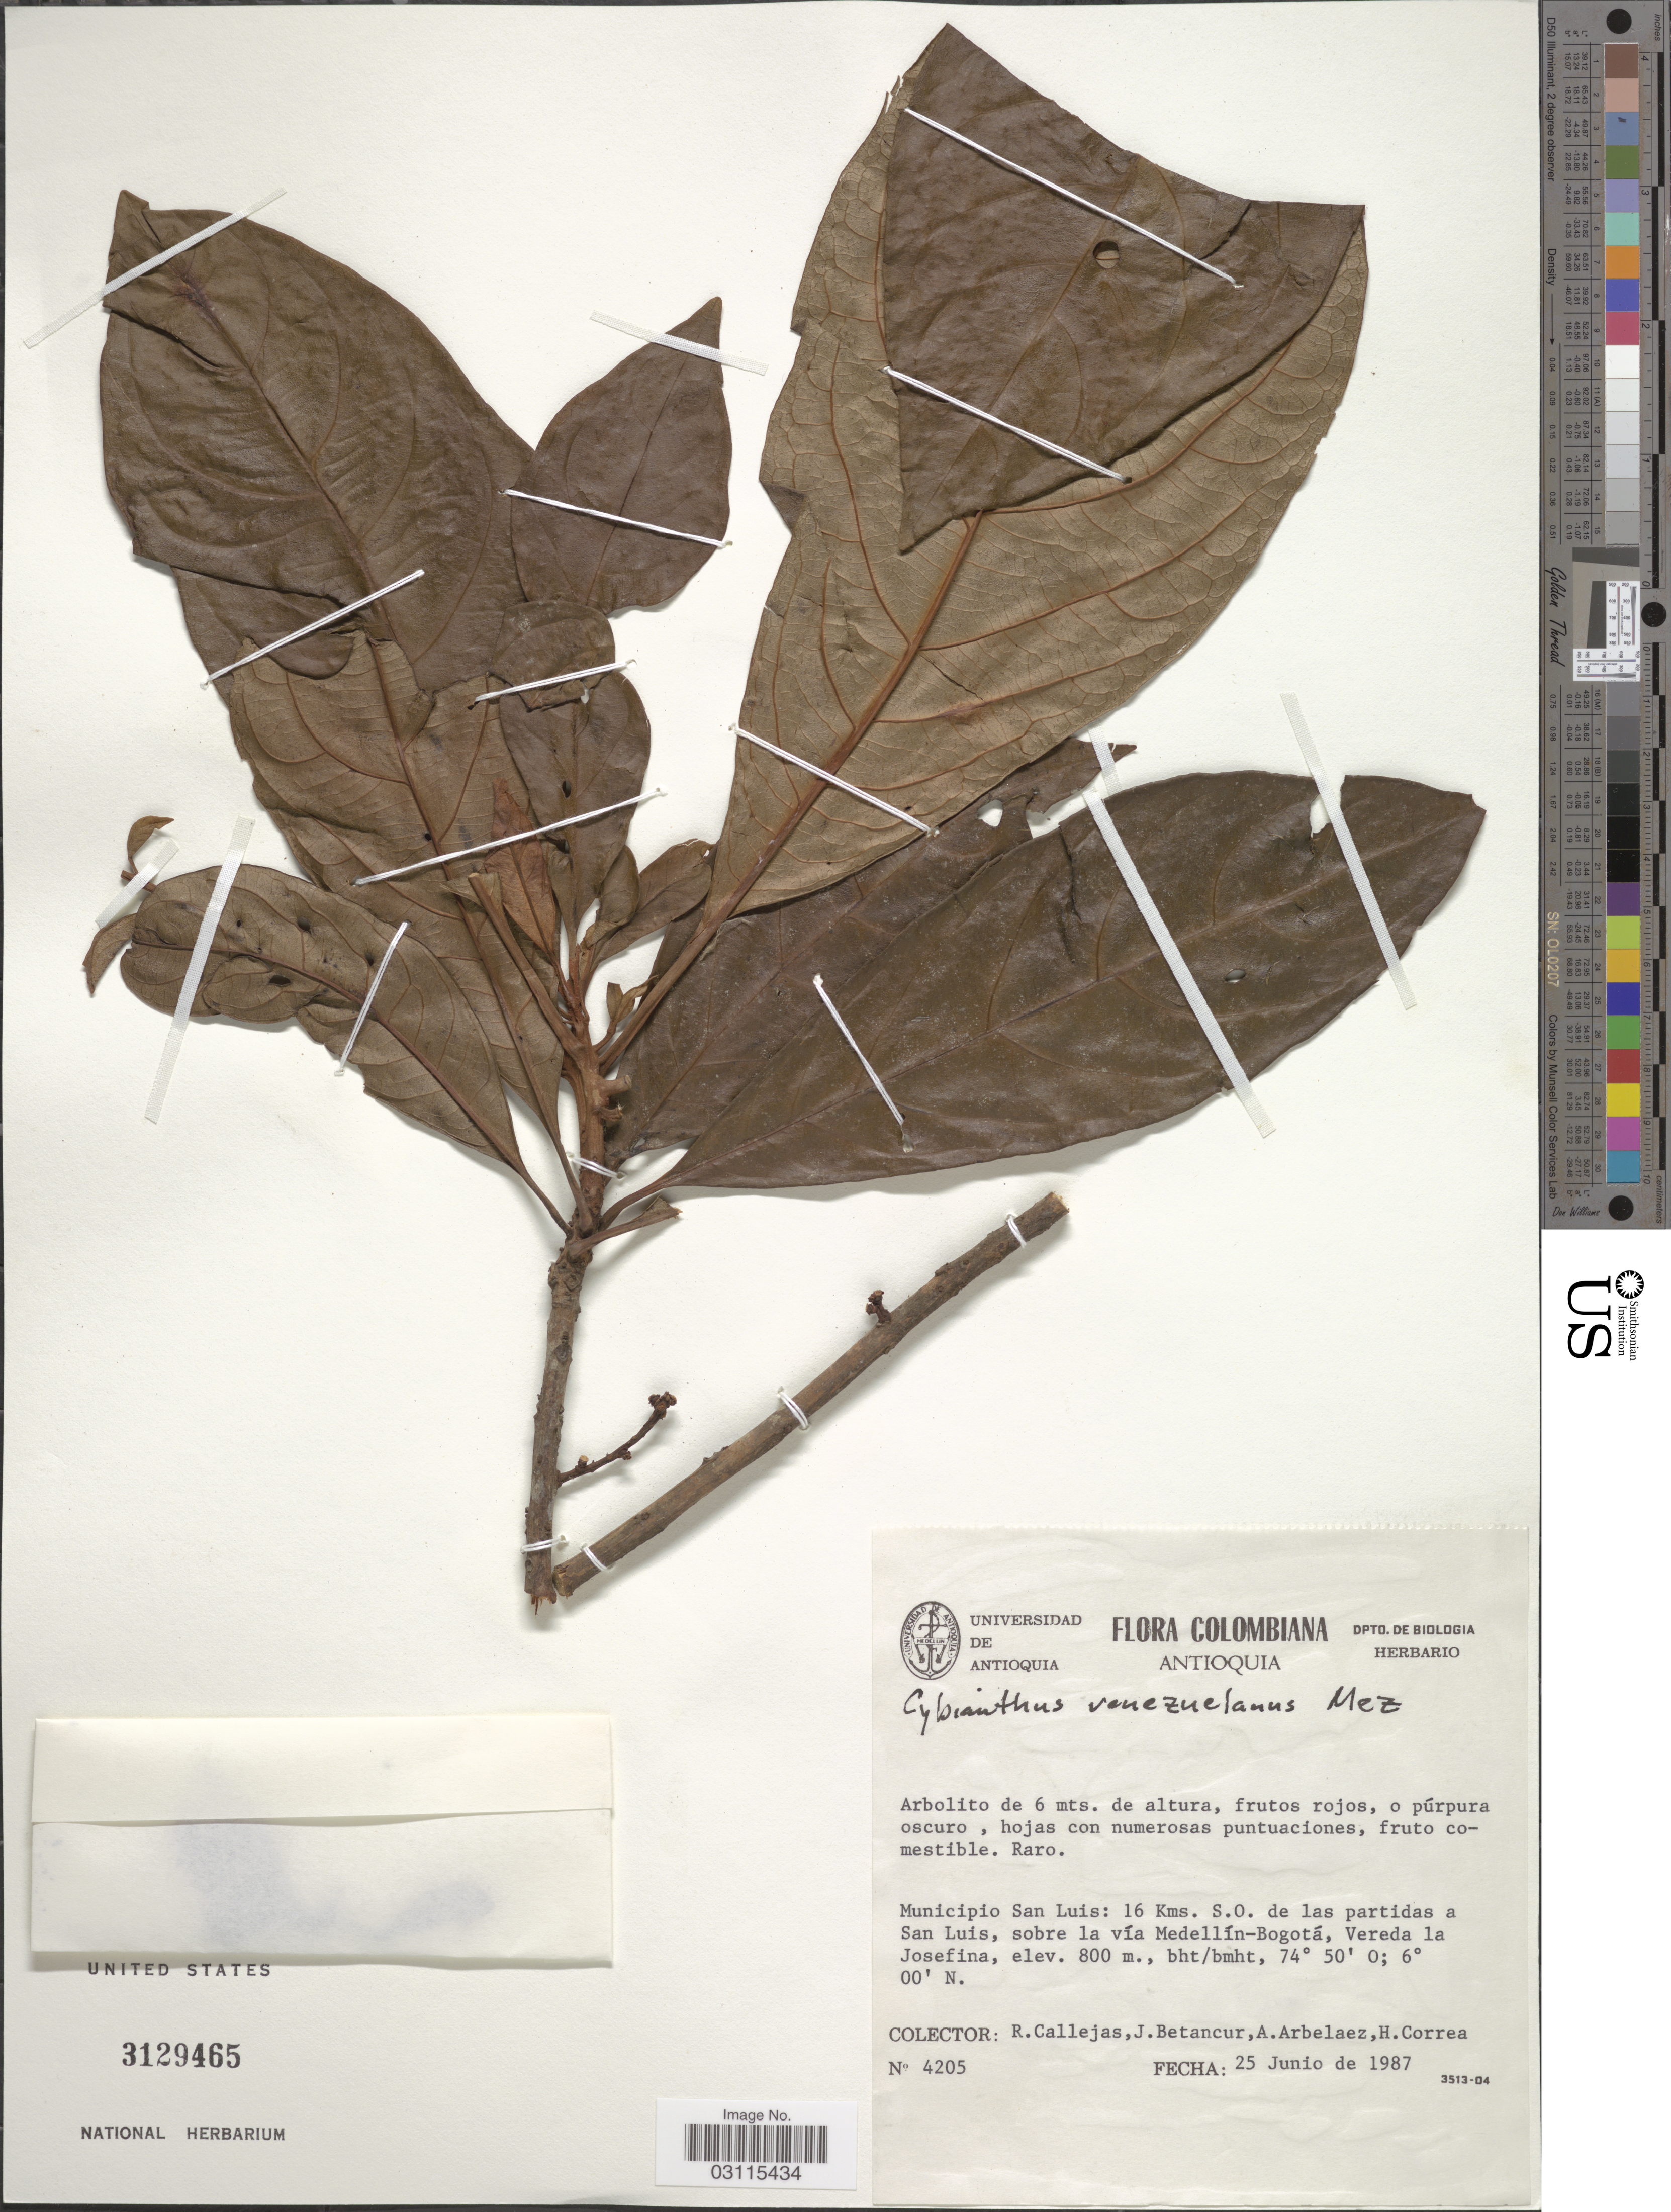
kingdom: Plantae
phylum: Tracheophyta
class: Magnoliopsida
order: Ericales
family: Primulaceae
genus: Cybianthus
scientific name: Cybianthus venezuelanus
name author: Mez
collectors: R. Callejas, J. Betancur, A. Arbelaez & H. Correa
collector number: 4205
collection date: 1987-06-25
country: Colombia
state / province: Antioquia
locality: Municipio San Luis: 16 Kms. S. O. de las partidas a San Luis, sobre al vía Medellín-Bogotá, Vereda la Josefina.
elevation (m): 800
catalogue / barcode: US 3129465